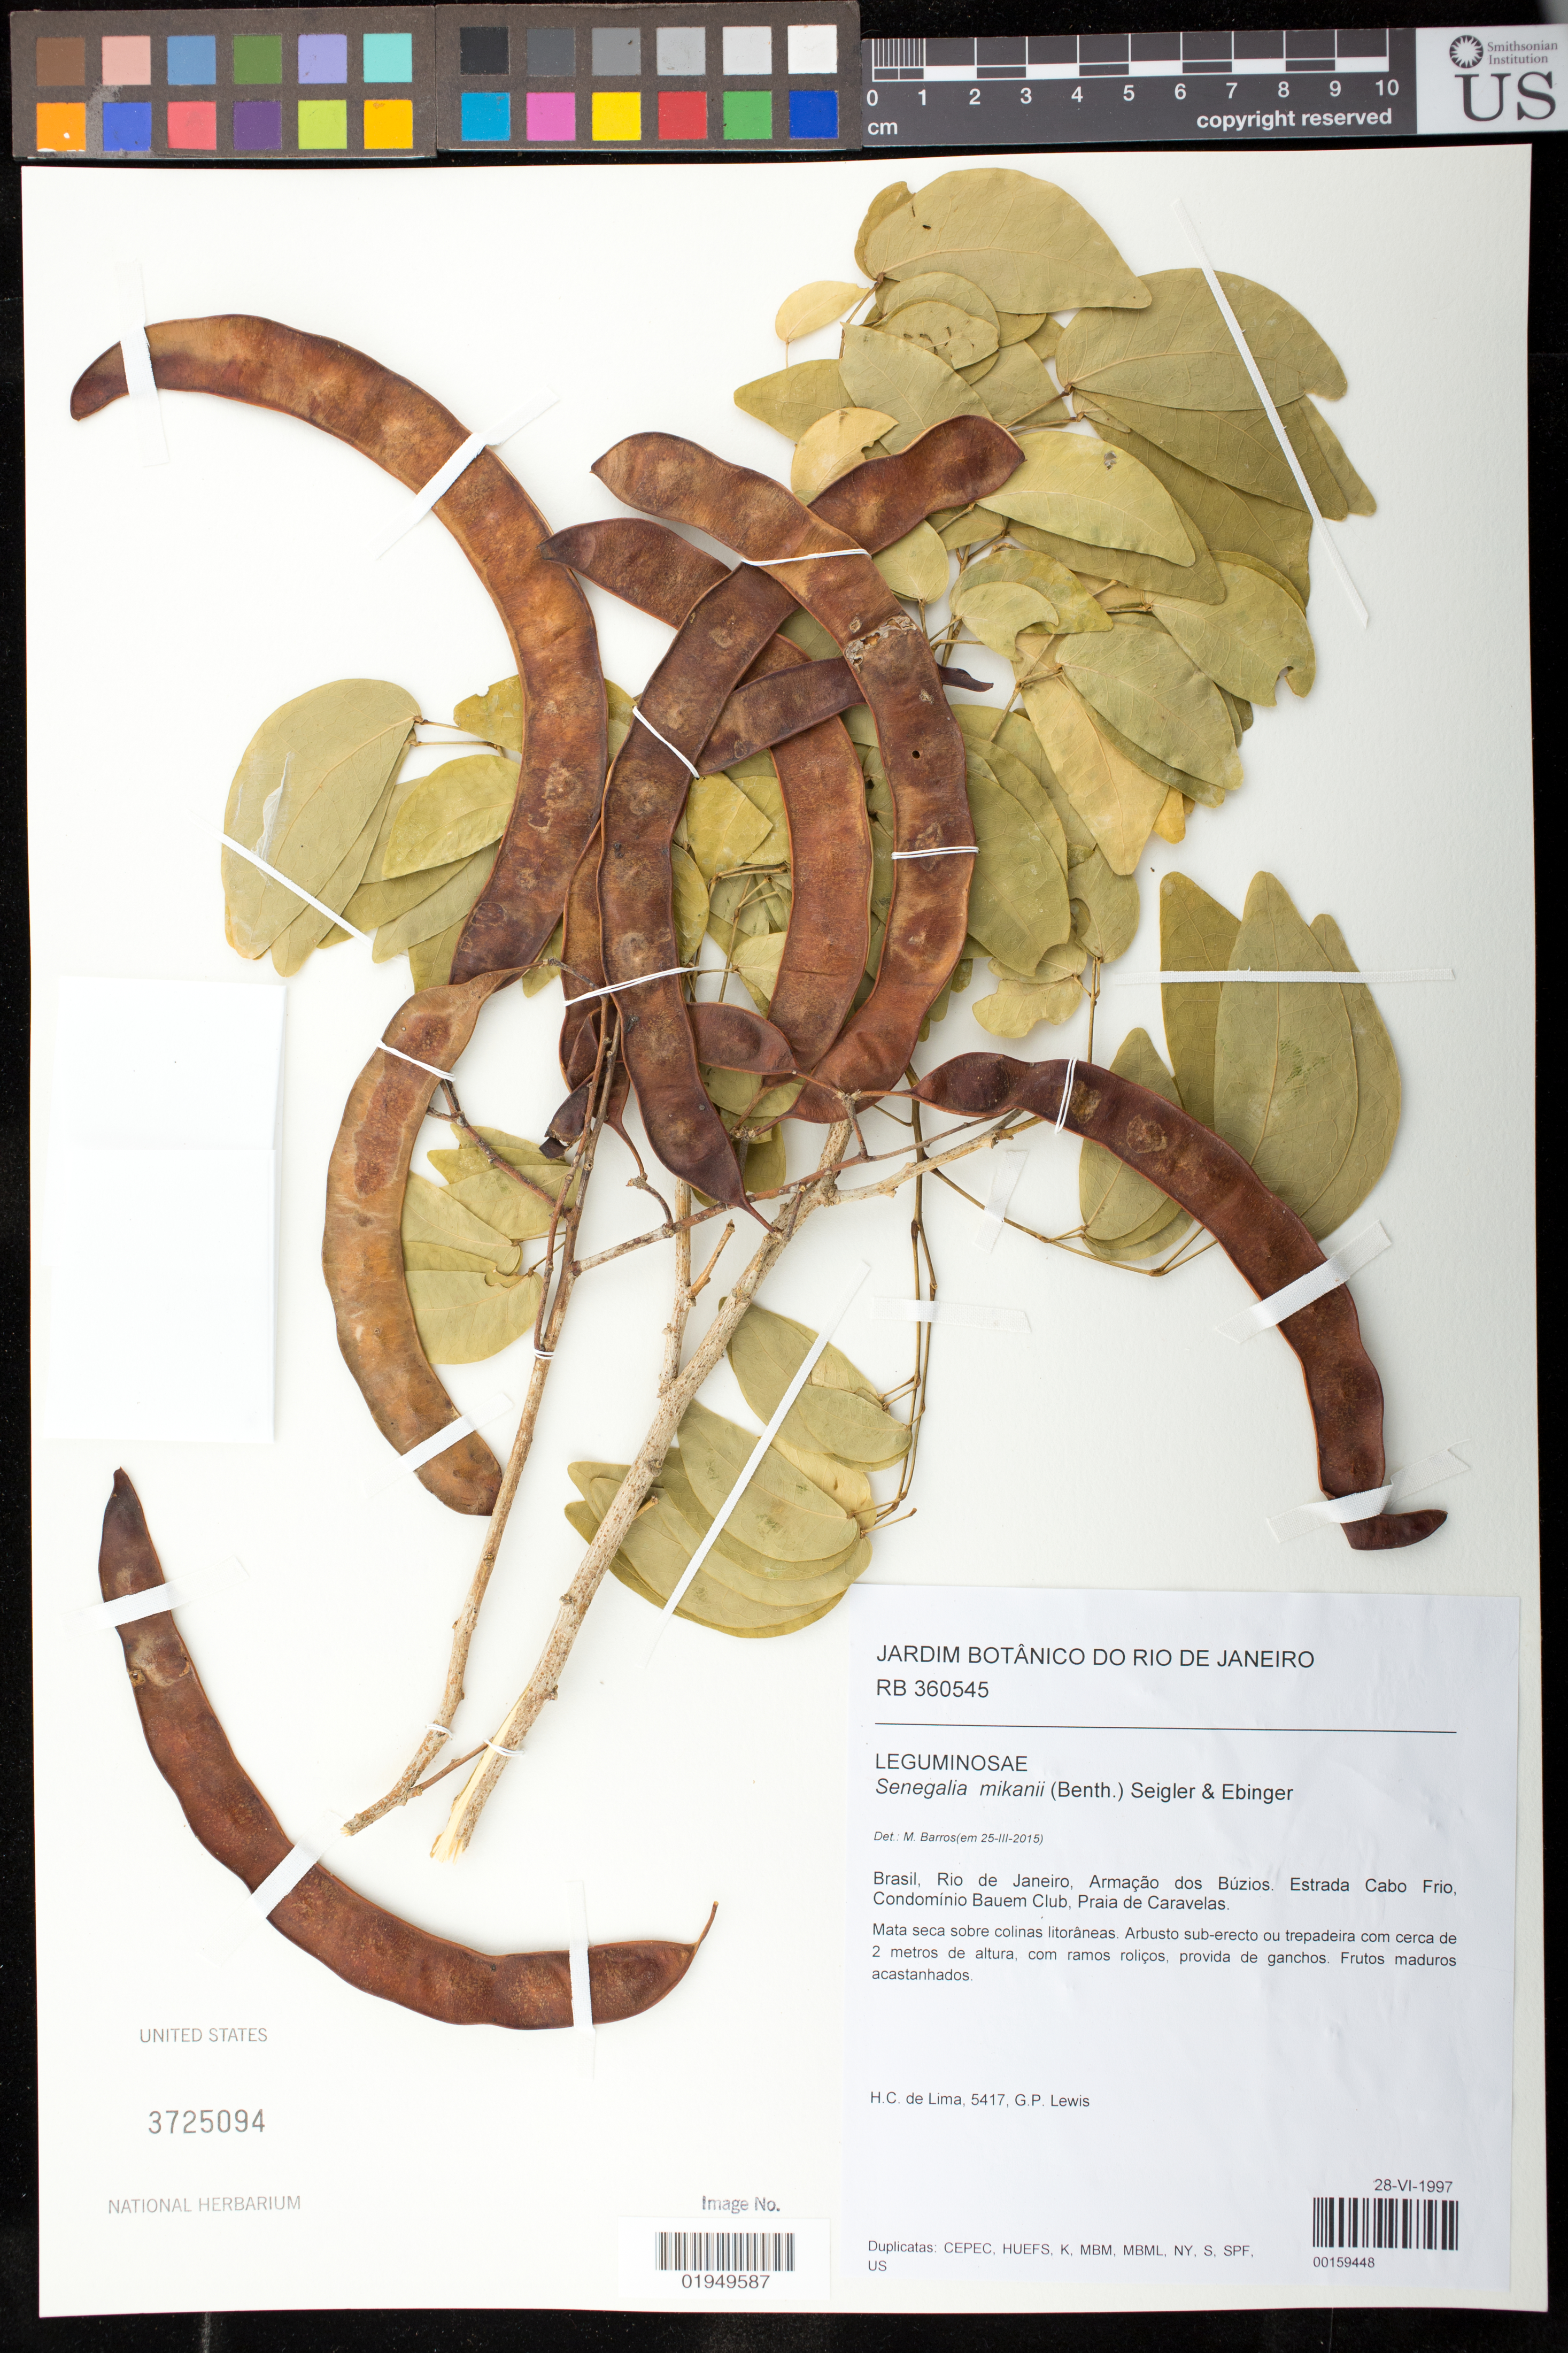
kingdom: Plantae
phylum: Tracheophyta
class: Magnoliopsida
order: Fabales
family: Fabaceae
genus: Senegalia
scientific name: Senegalia mikanii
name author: (Benth.) Seigler & Ebinger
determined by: Barros, M.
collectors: H. C. Lima & G. P. Lewis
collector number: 5417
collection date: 1997-06-28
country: Brazil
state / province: Rio de Janeiro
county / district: Armação dos Búzios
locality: Estrada Cabo Frio, Condominio Bauem Club, Praia de Caravelas.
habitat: Mata seca sobre colinas litoraneas.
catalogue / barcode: US 3725094